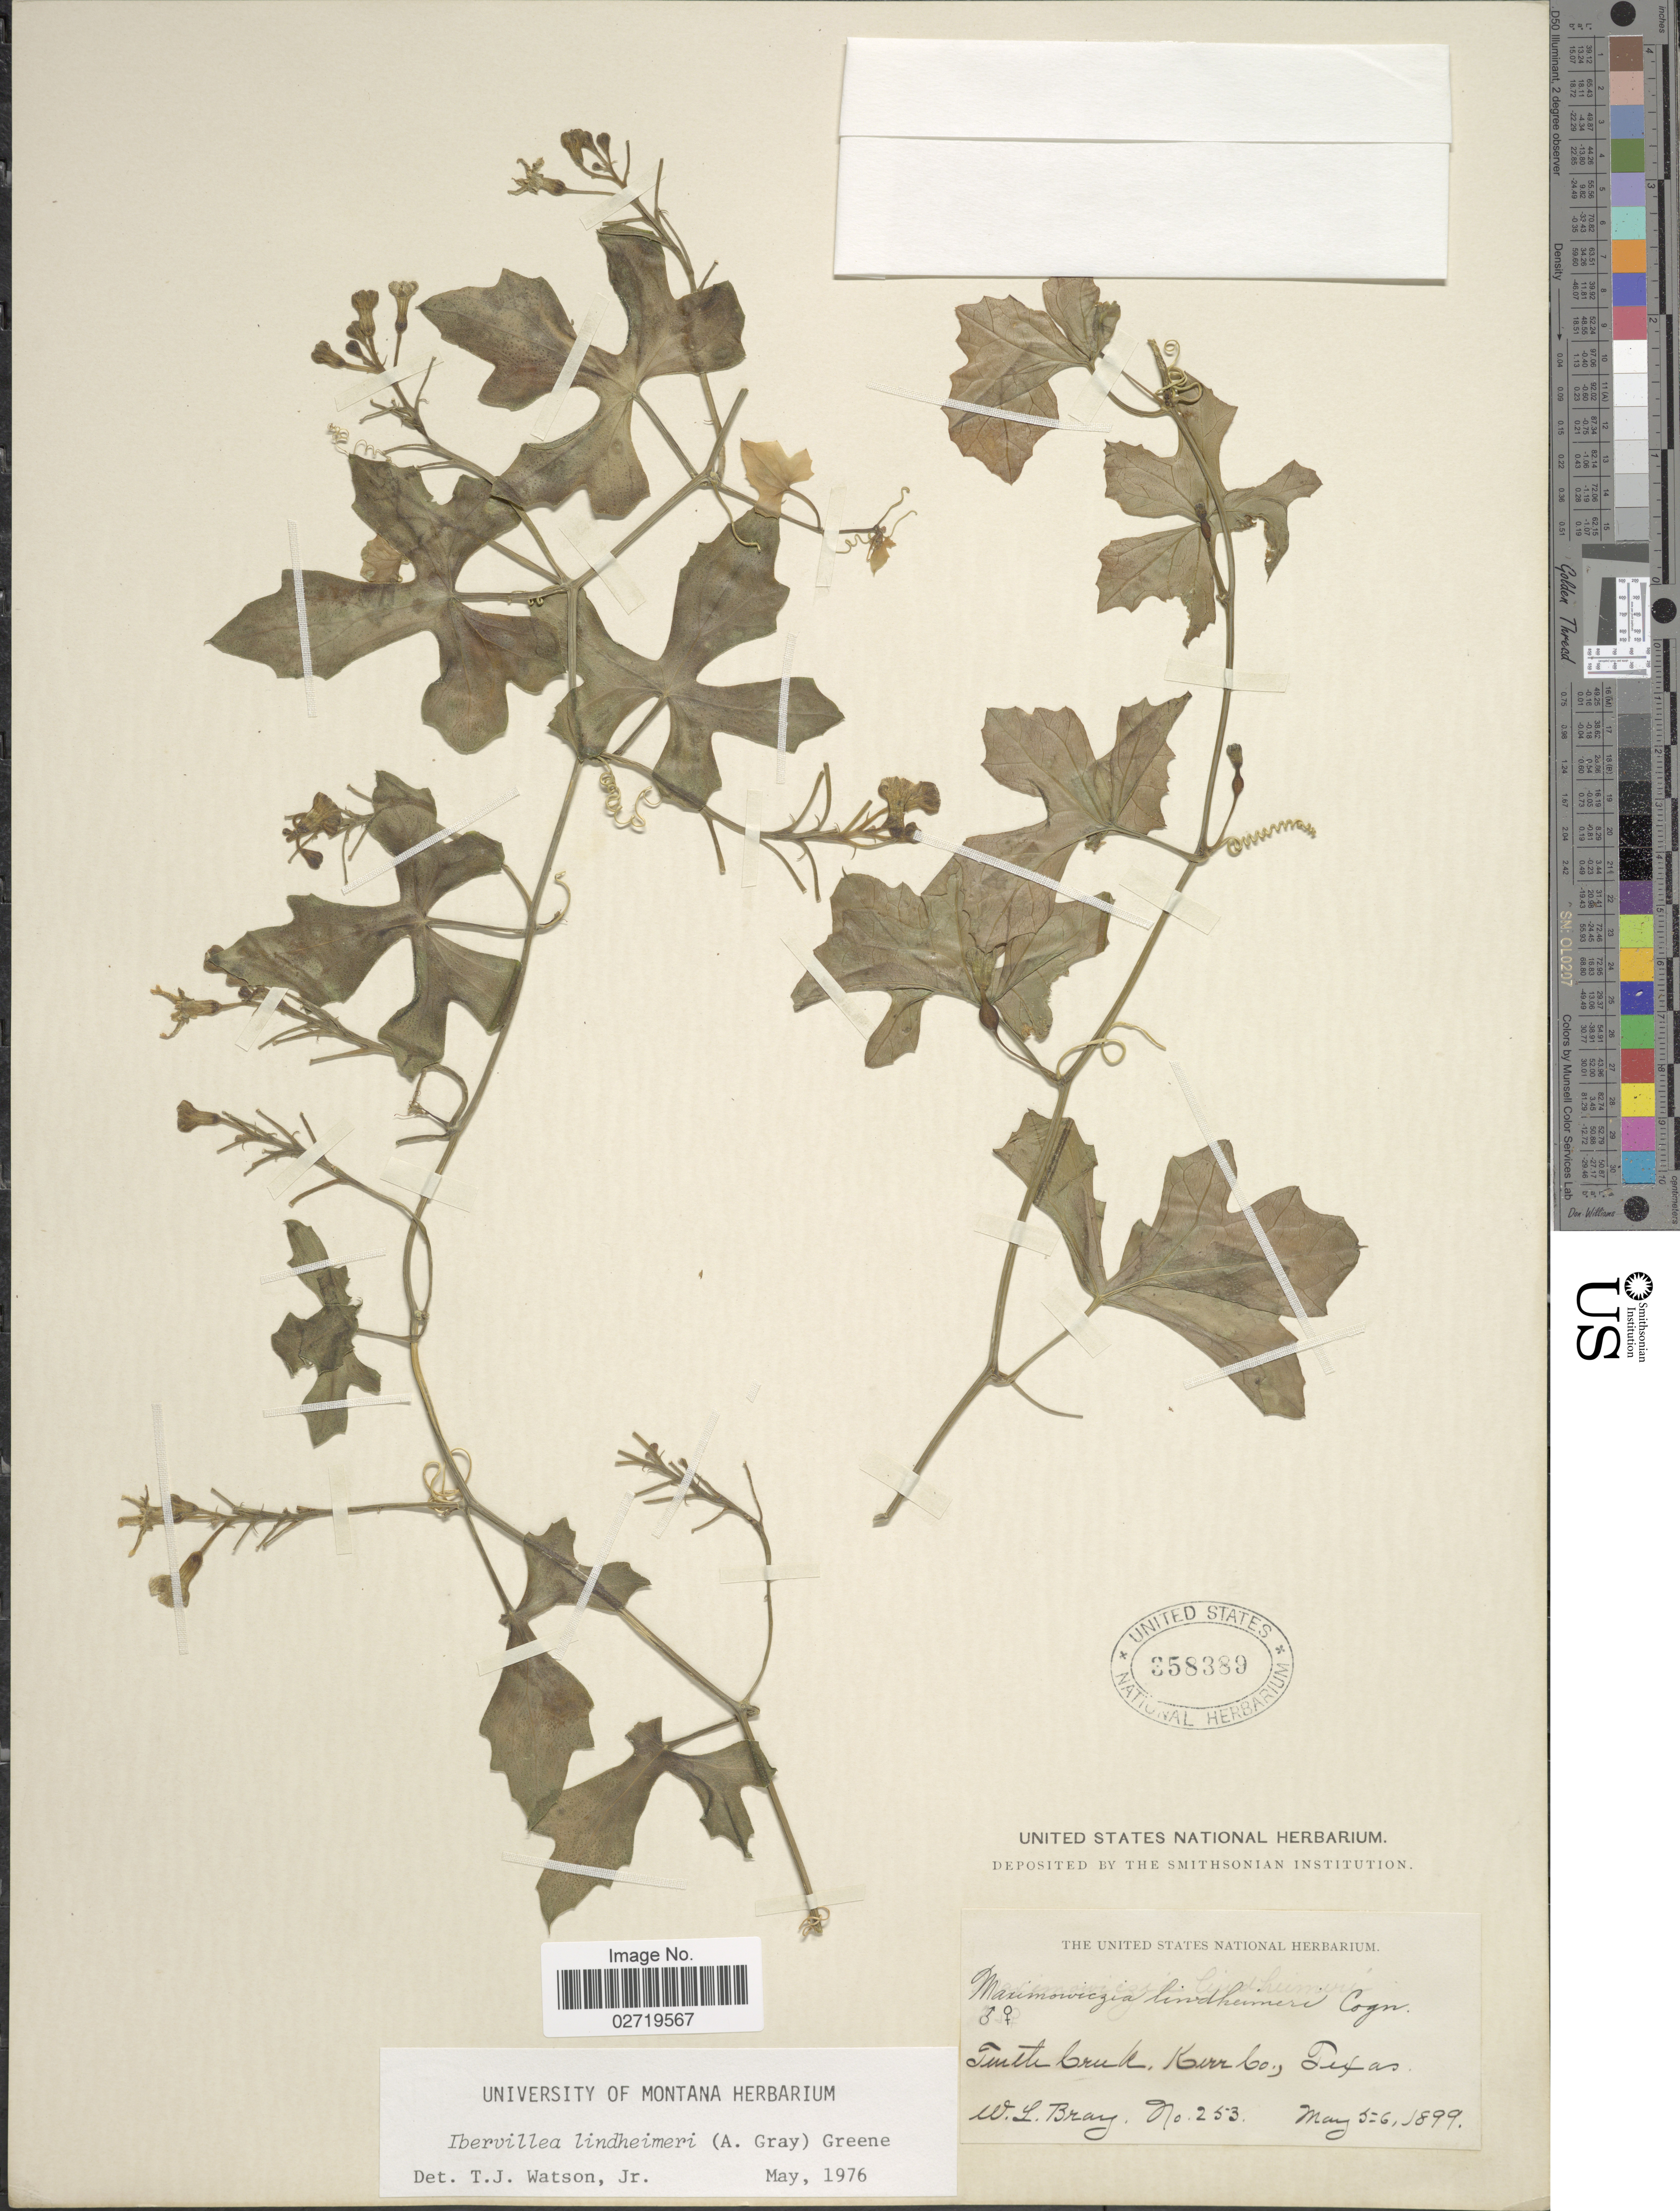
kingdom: Plantae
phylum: Tracheophyta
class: Magnoliopsida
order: Cucurbitales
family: Cucurbitaceae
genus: Ibervillea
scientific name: Ibervillea lindheimeri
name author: (A. Gray) Greene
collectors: W. L. Bray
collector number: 253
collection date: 1899-05-05/1899-05-06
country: United States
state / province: Texas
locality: Turtle Creek, Kerr Co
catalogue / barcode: US 358389